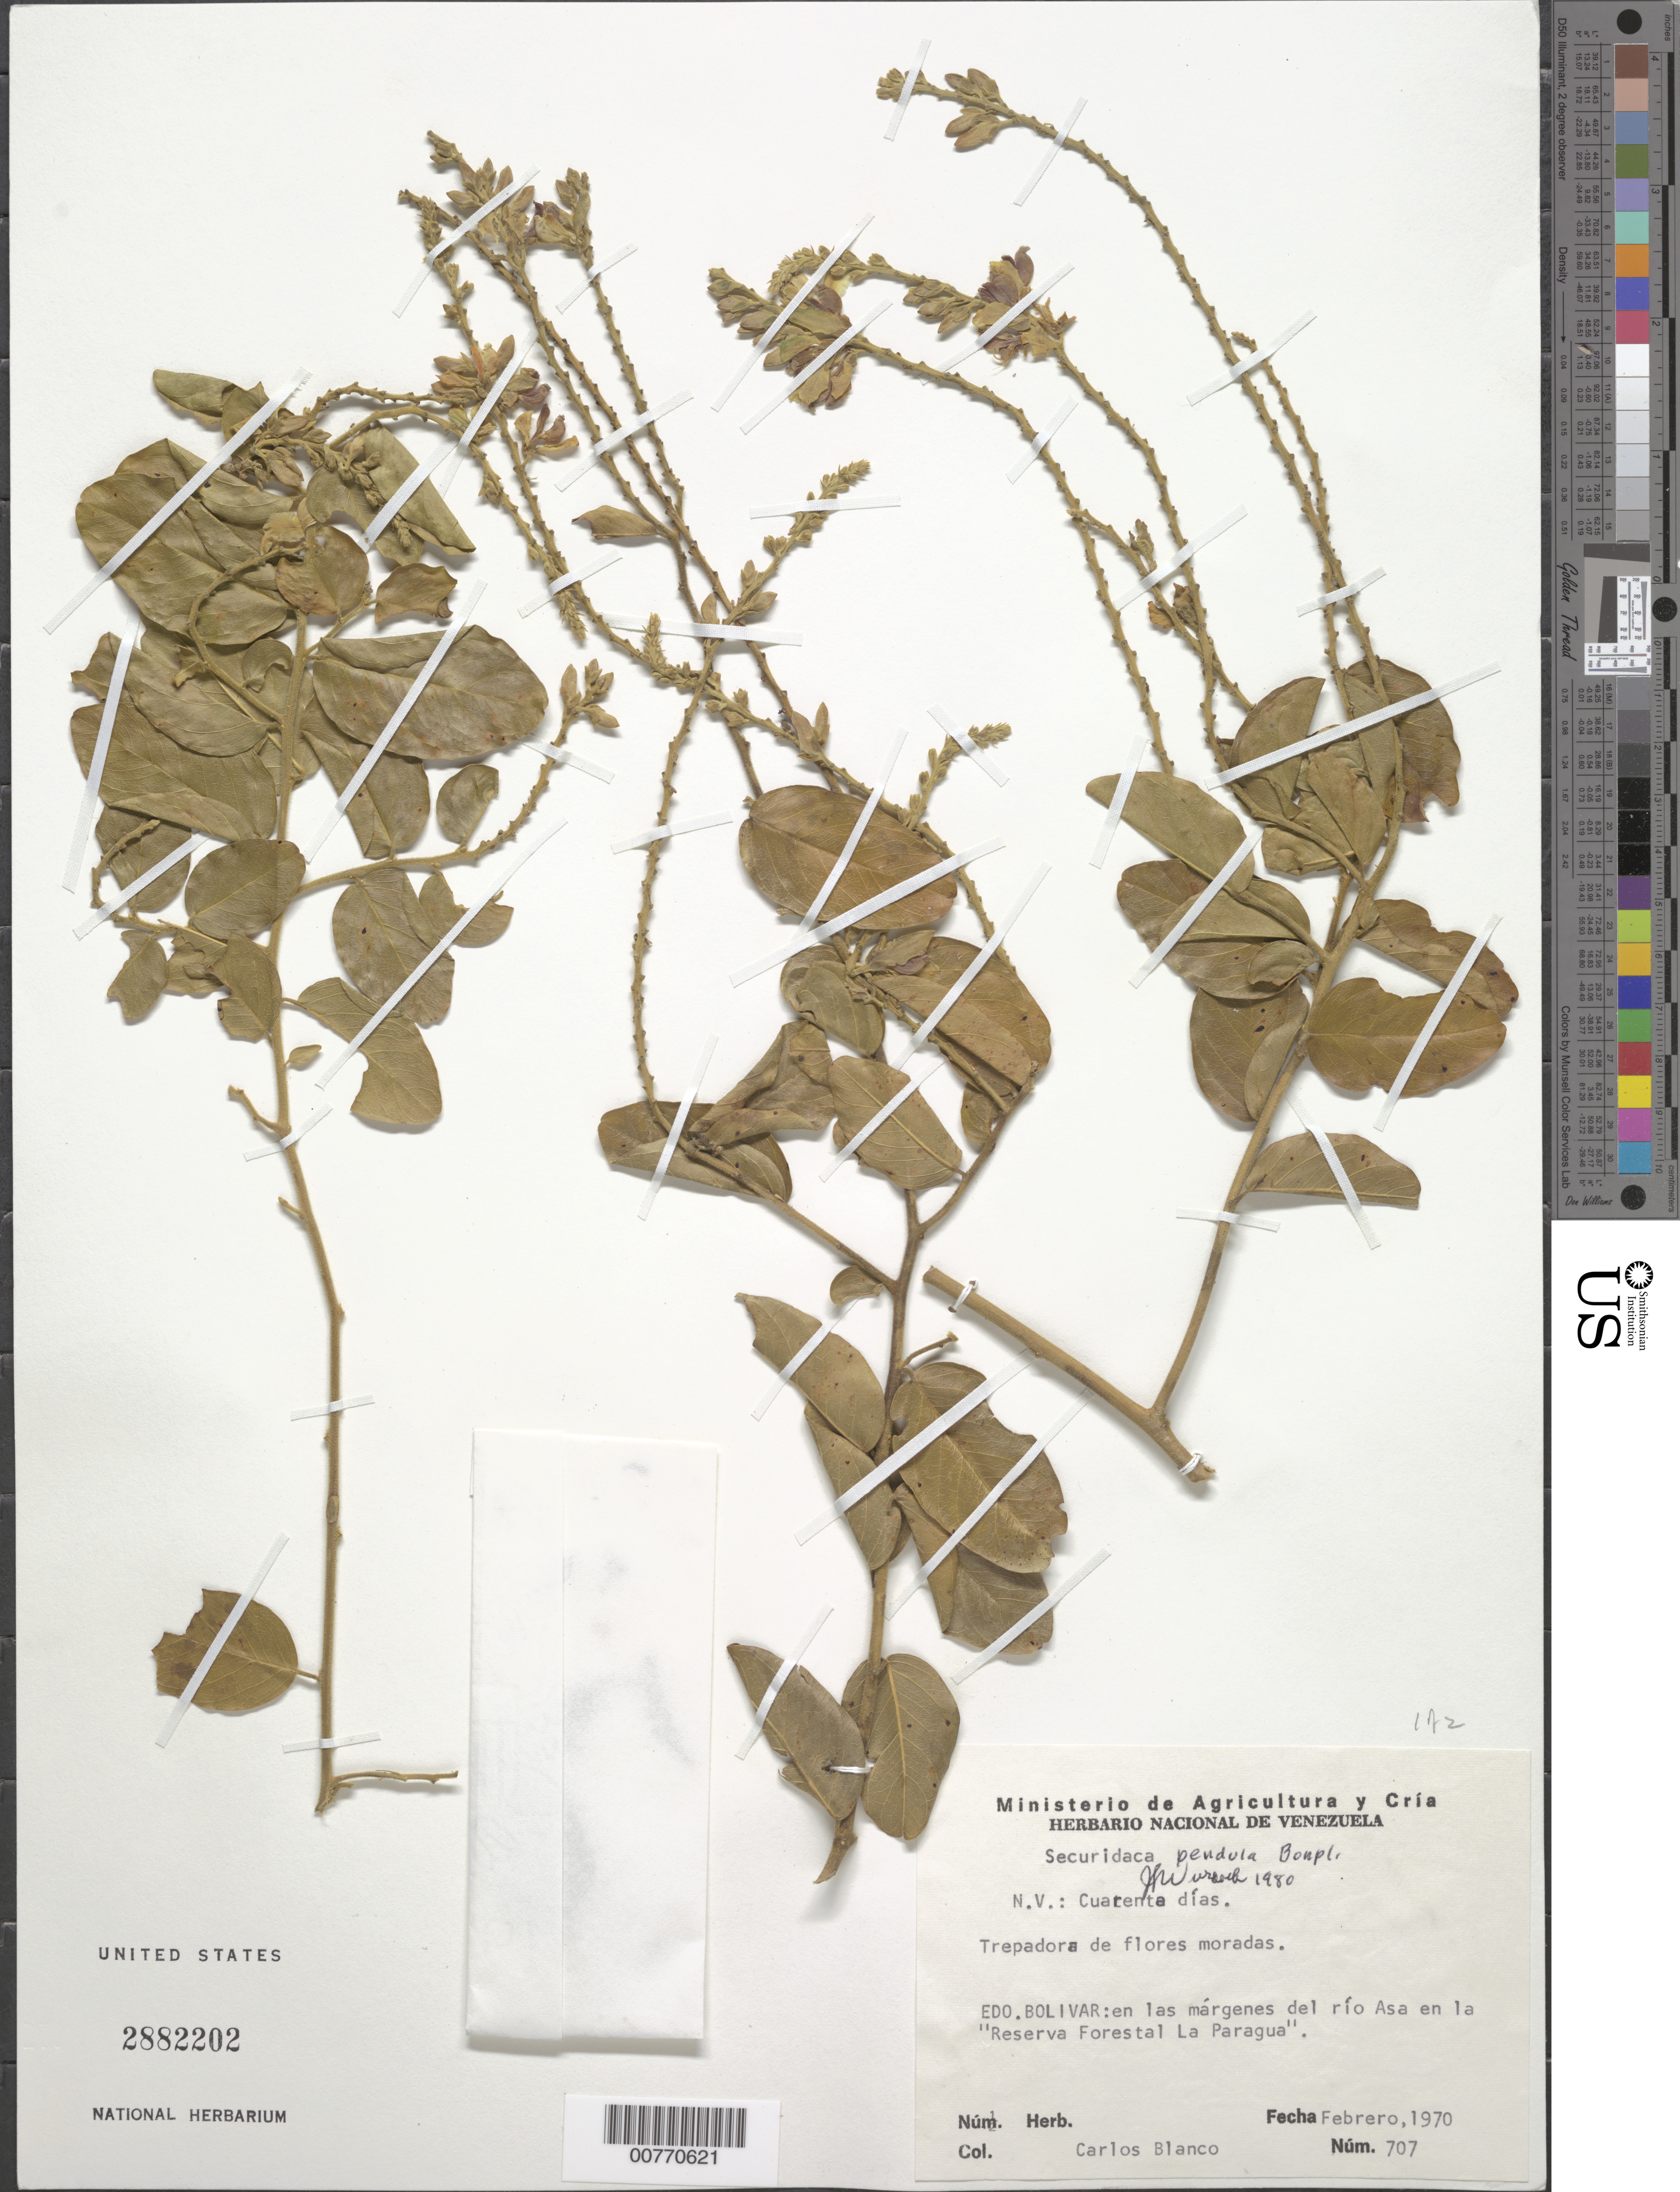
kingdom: Plantae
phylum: Tracheophyta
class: Magnoliopsida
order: Fabales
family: Polygalaceae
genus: Securidaca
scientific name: Securidaca pendula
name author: Bonpl.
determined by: Wurdack, John J., (US), US (UNITED STATES)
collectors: C. A. Blanco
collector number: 707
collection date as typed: Feb-70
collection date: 1970-02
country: Venezuela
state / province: Bolívar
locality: Reserva Forestal "La Paragua"; Río Asa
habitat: Along river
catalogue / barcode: US 2882202